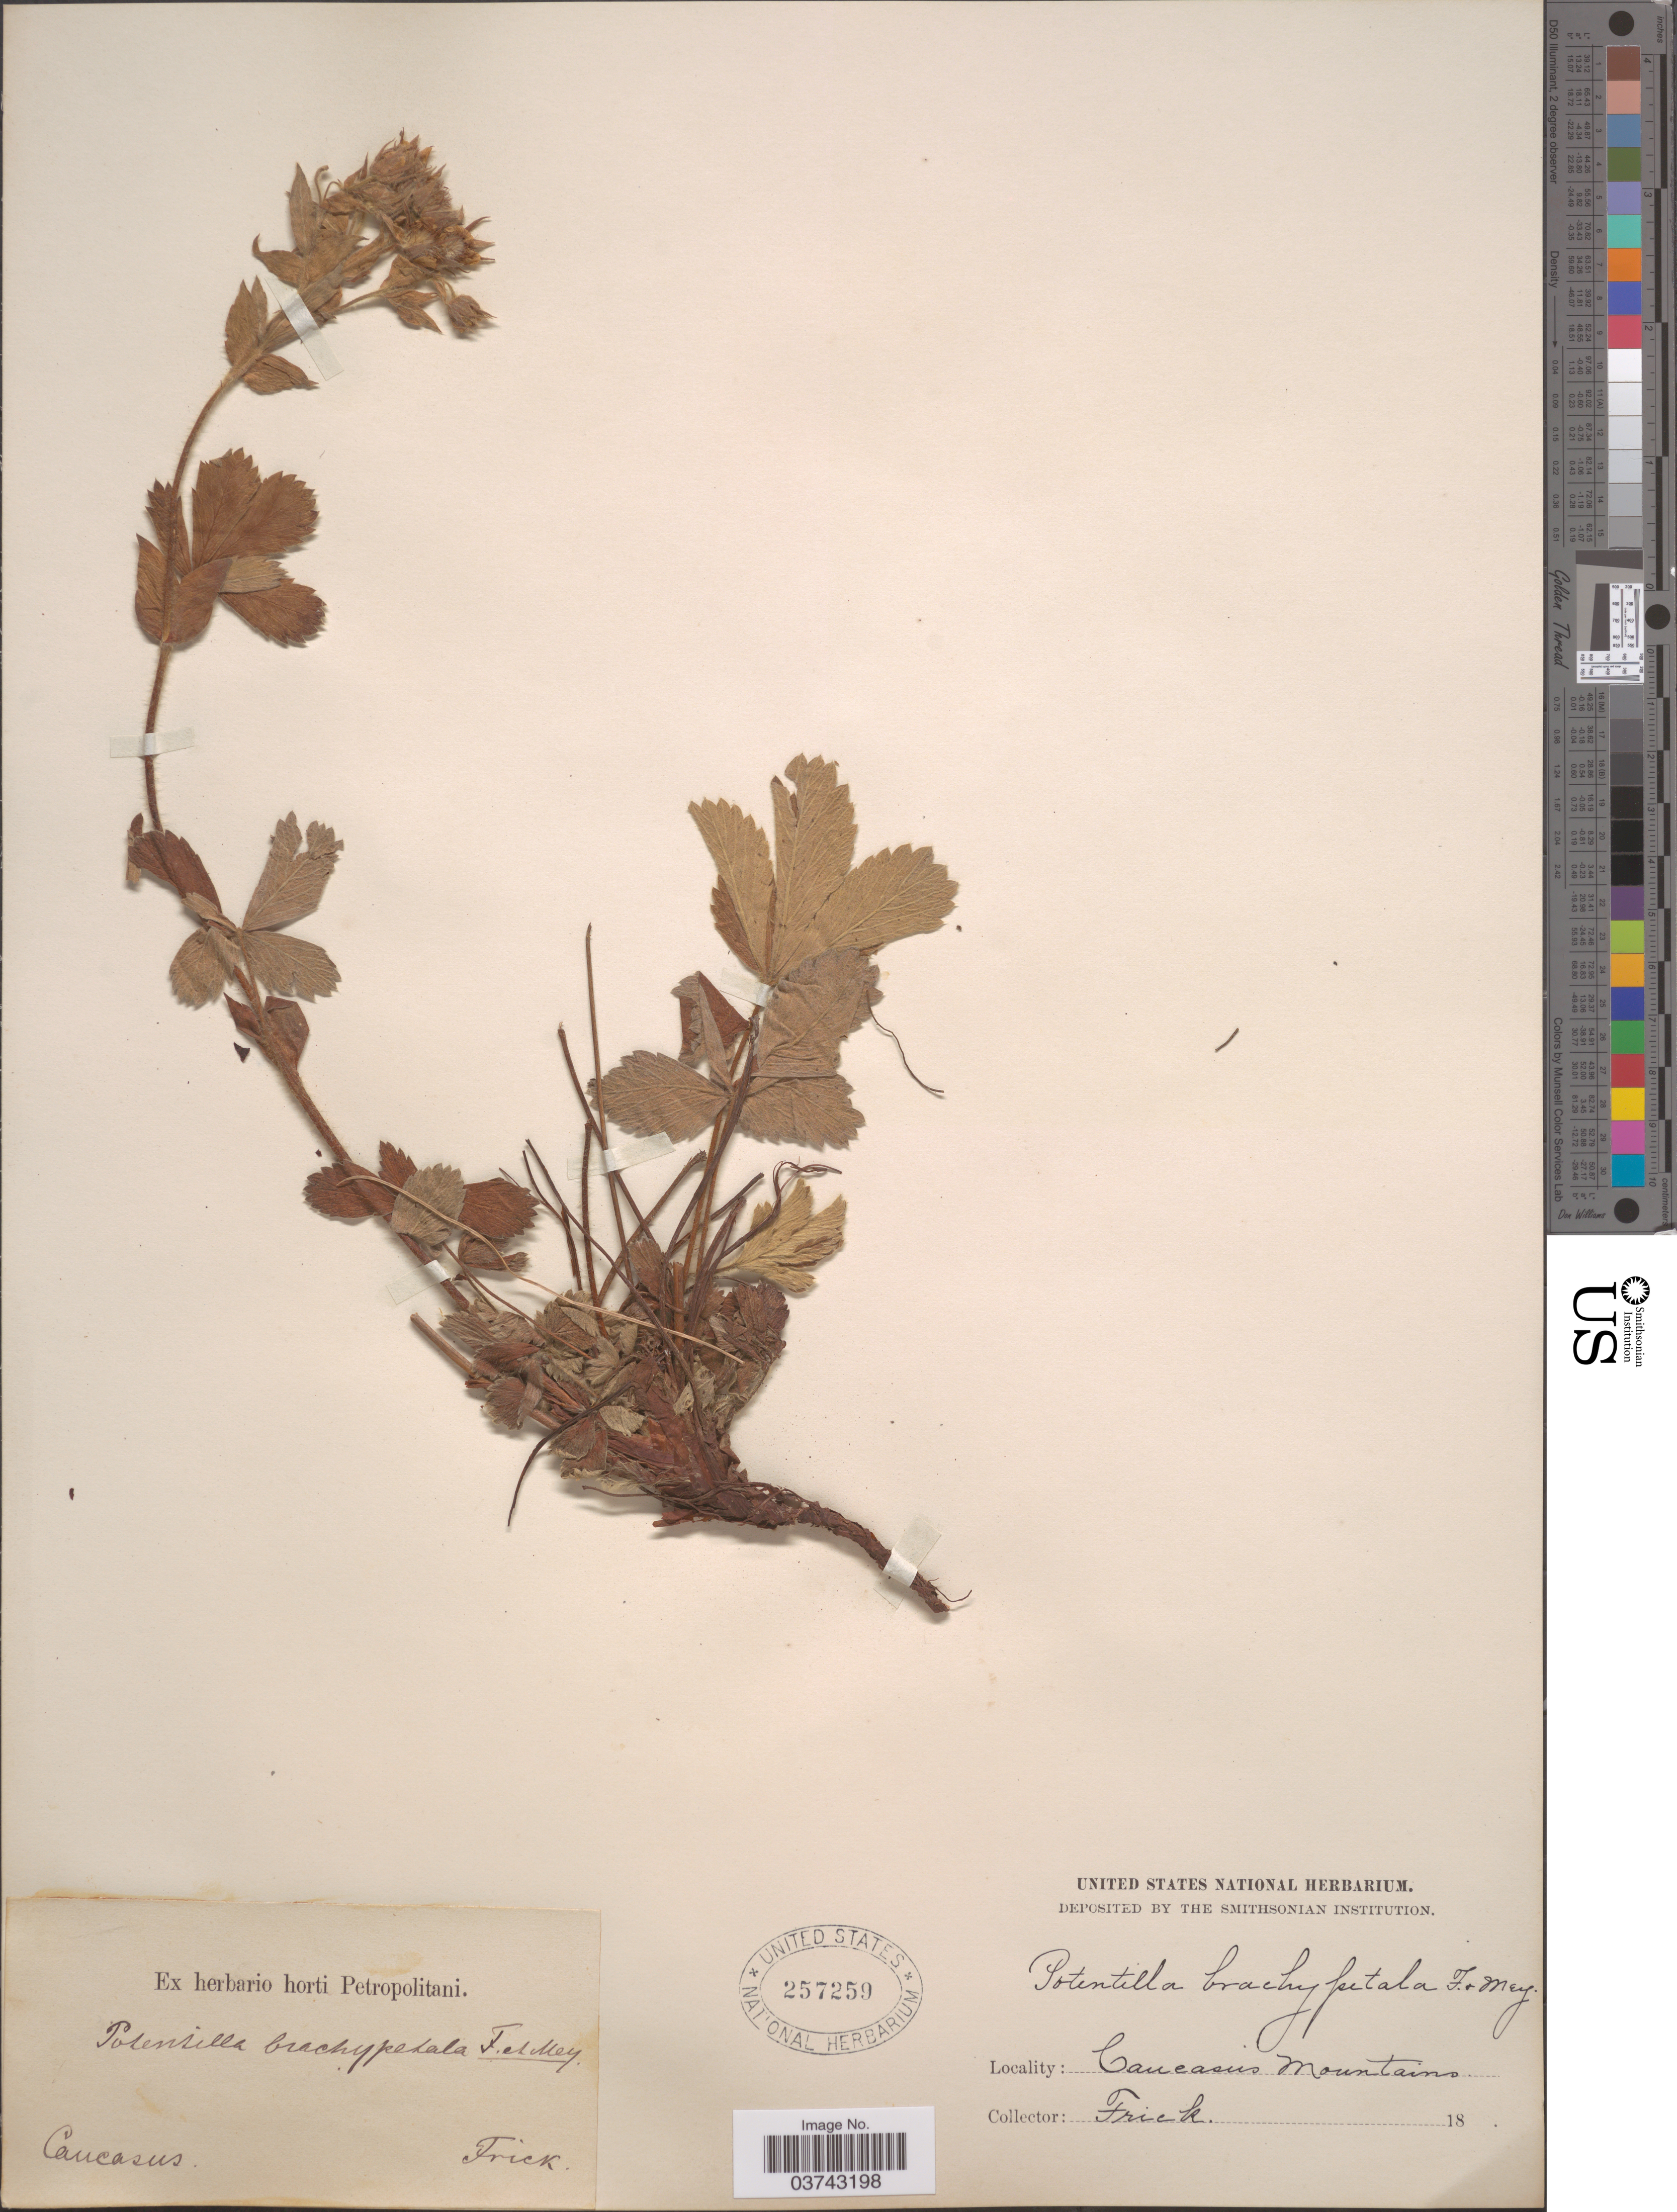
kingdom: Plantae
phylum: Tracheophyta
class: Magnoliopsida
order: Rosales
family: Rosaceae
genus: Potentilla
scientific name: Potentilla brachypetala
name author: Fisch. & C.A. Mey. ex Lehm.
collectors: Frick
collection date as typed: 18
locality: Caucasus. Caucasus Mountains.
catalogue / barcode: US 257259